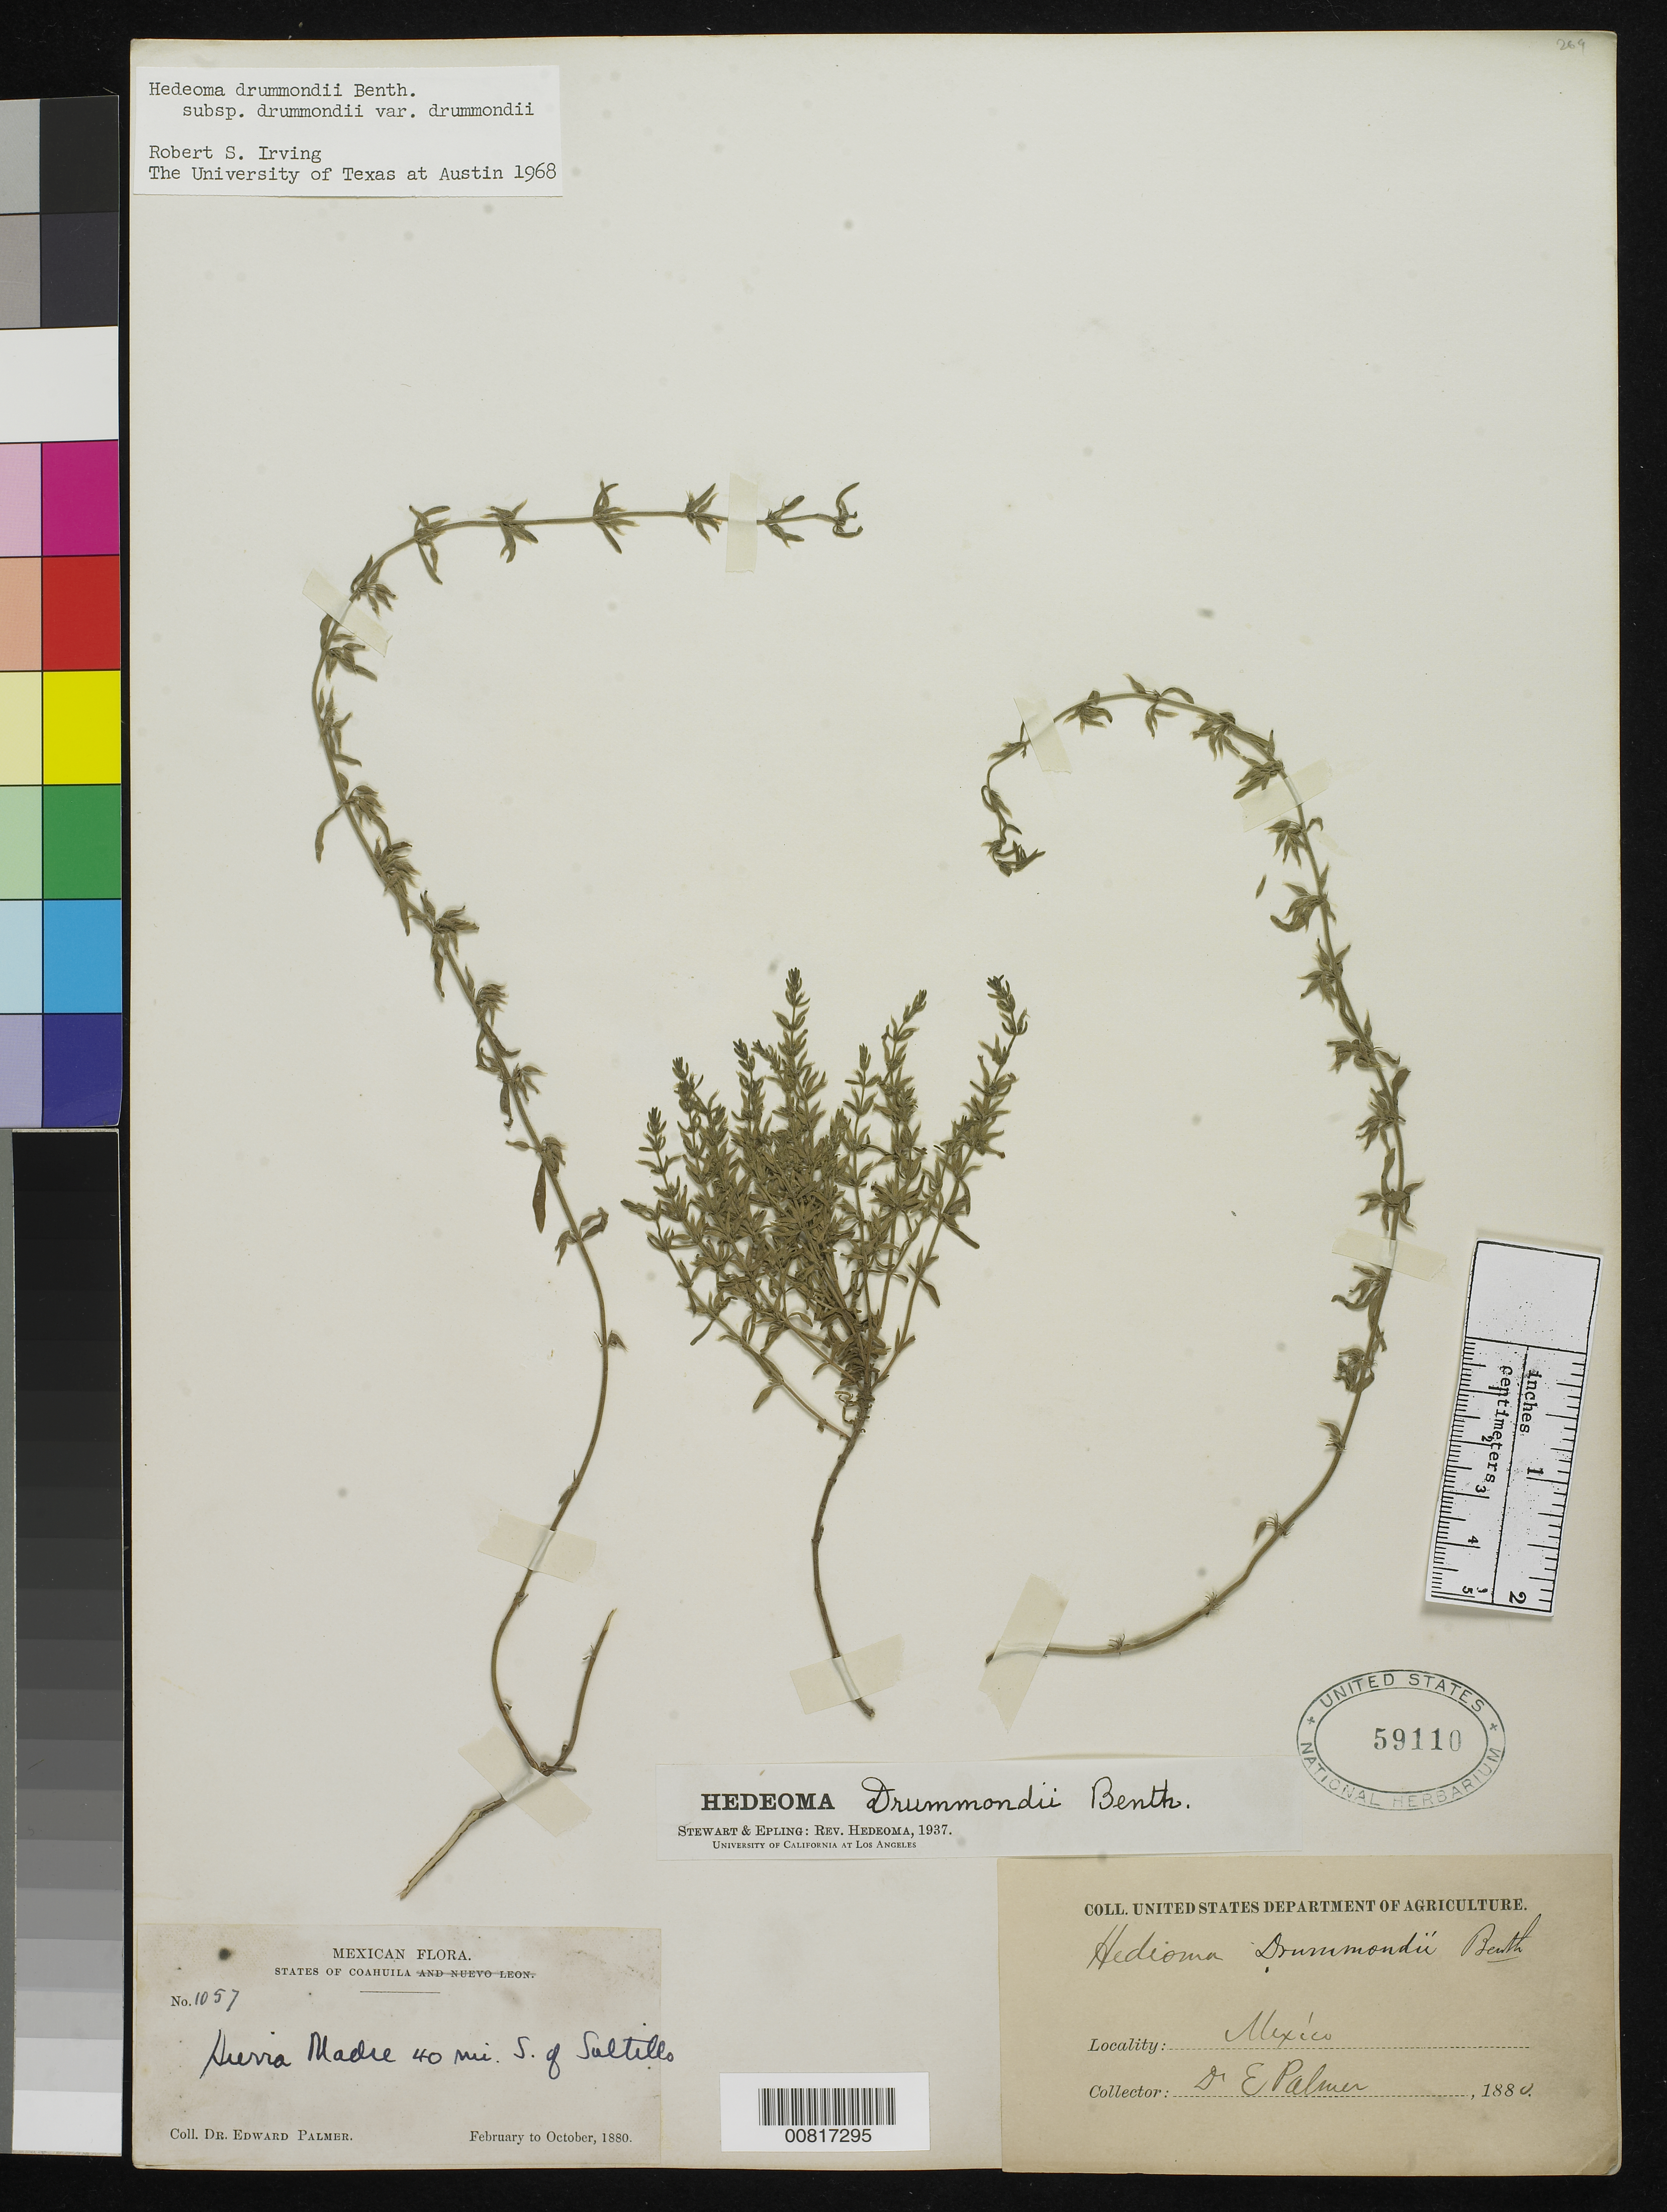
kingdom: Plantae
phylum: Tracheophyta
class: Magnoliopsida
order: Lamiales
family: Lamiaceae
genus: Hedeoma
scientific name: Hedeoma drummondii subsp. drummondii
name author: Benth.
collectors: E. Palmer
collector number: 1057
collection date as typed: Feb 1880 to -- Oct 1880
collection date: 1880-02/1880-10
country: Mexico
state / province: Coahuila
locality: Sierra Madre, 40 mi. S of Saltillo, Coahuila.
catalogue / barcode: US 59110